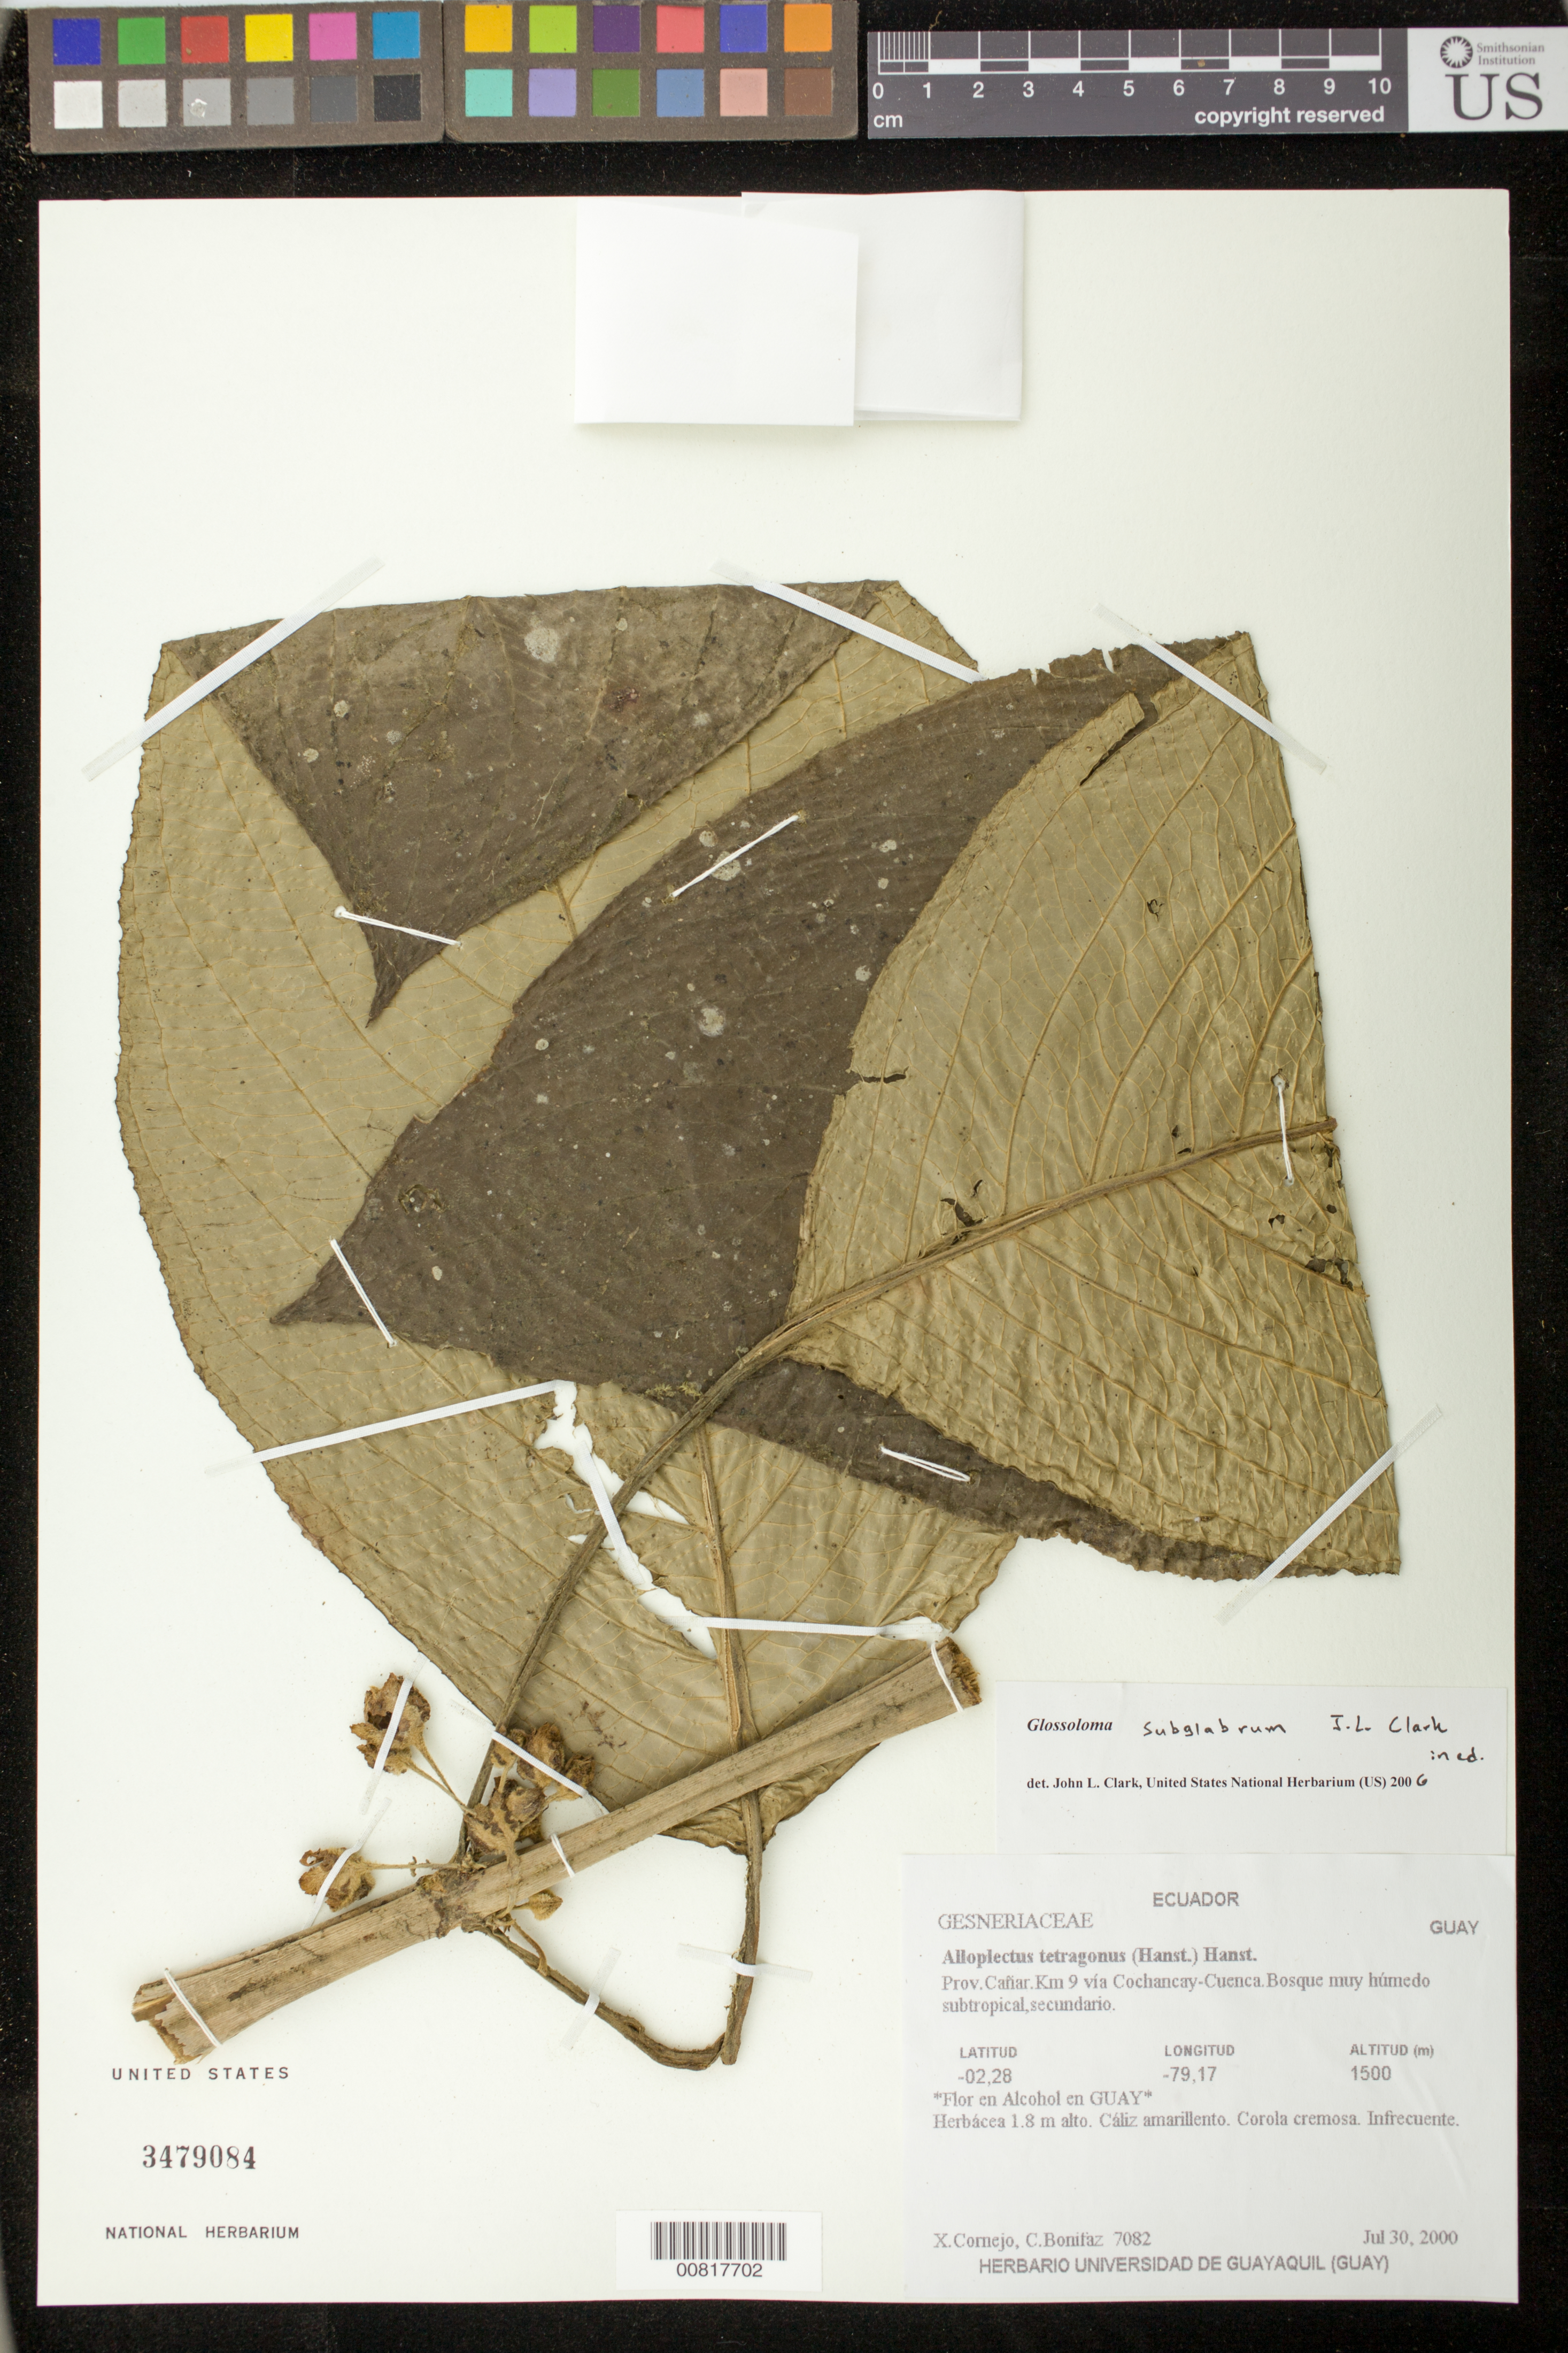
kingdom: Plantae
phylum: Tracheophyta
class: Magnoliopsida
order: Lamiales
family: Gesneriaceae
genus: Glossoloma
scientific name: Glossoloma subglabrum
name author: J.L. Clark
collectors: X. F. Cornejo & C. Bonifaz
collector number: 7082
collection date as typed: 30 Jul 2000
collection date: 2000-07-30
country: Ecuador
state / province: Cañar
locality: Km 9 vía Cochancay-Cuenca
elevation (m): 1500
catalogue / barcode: US 3479084